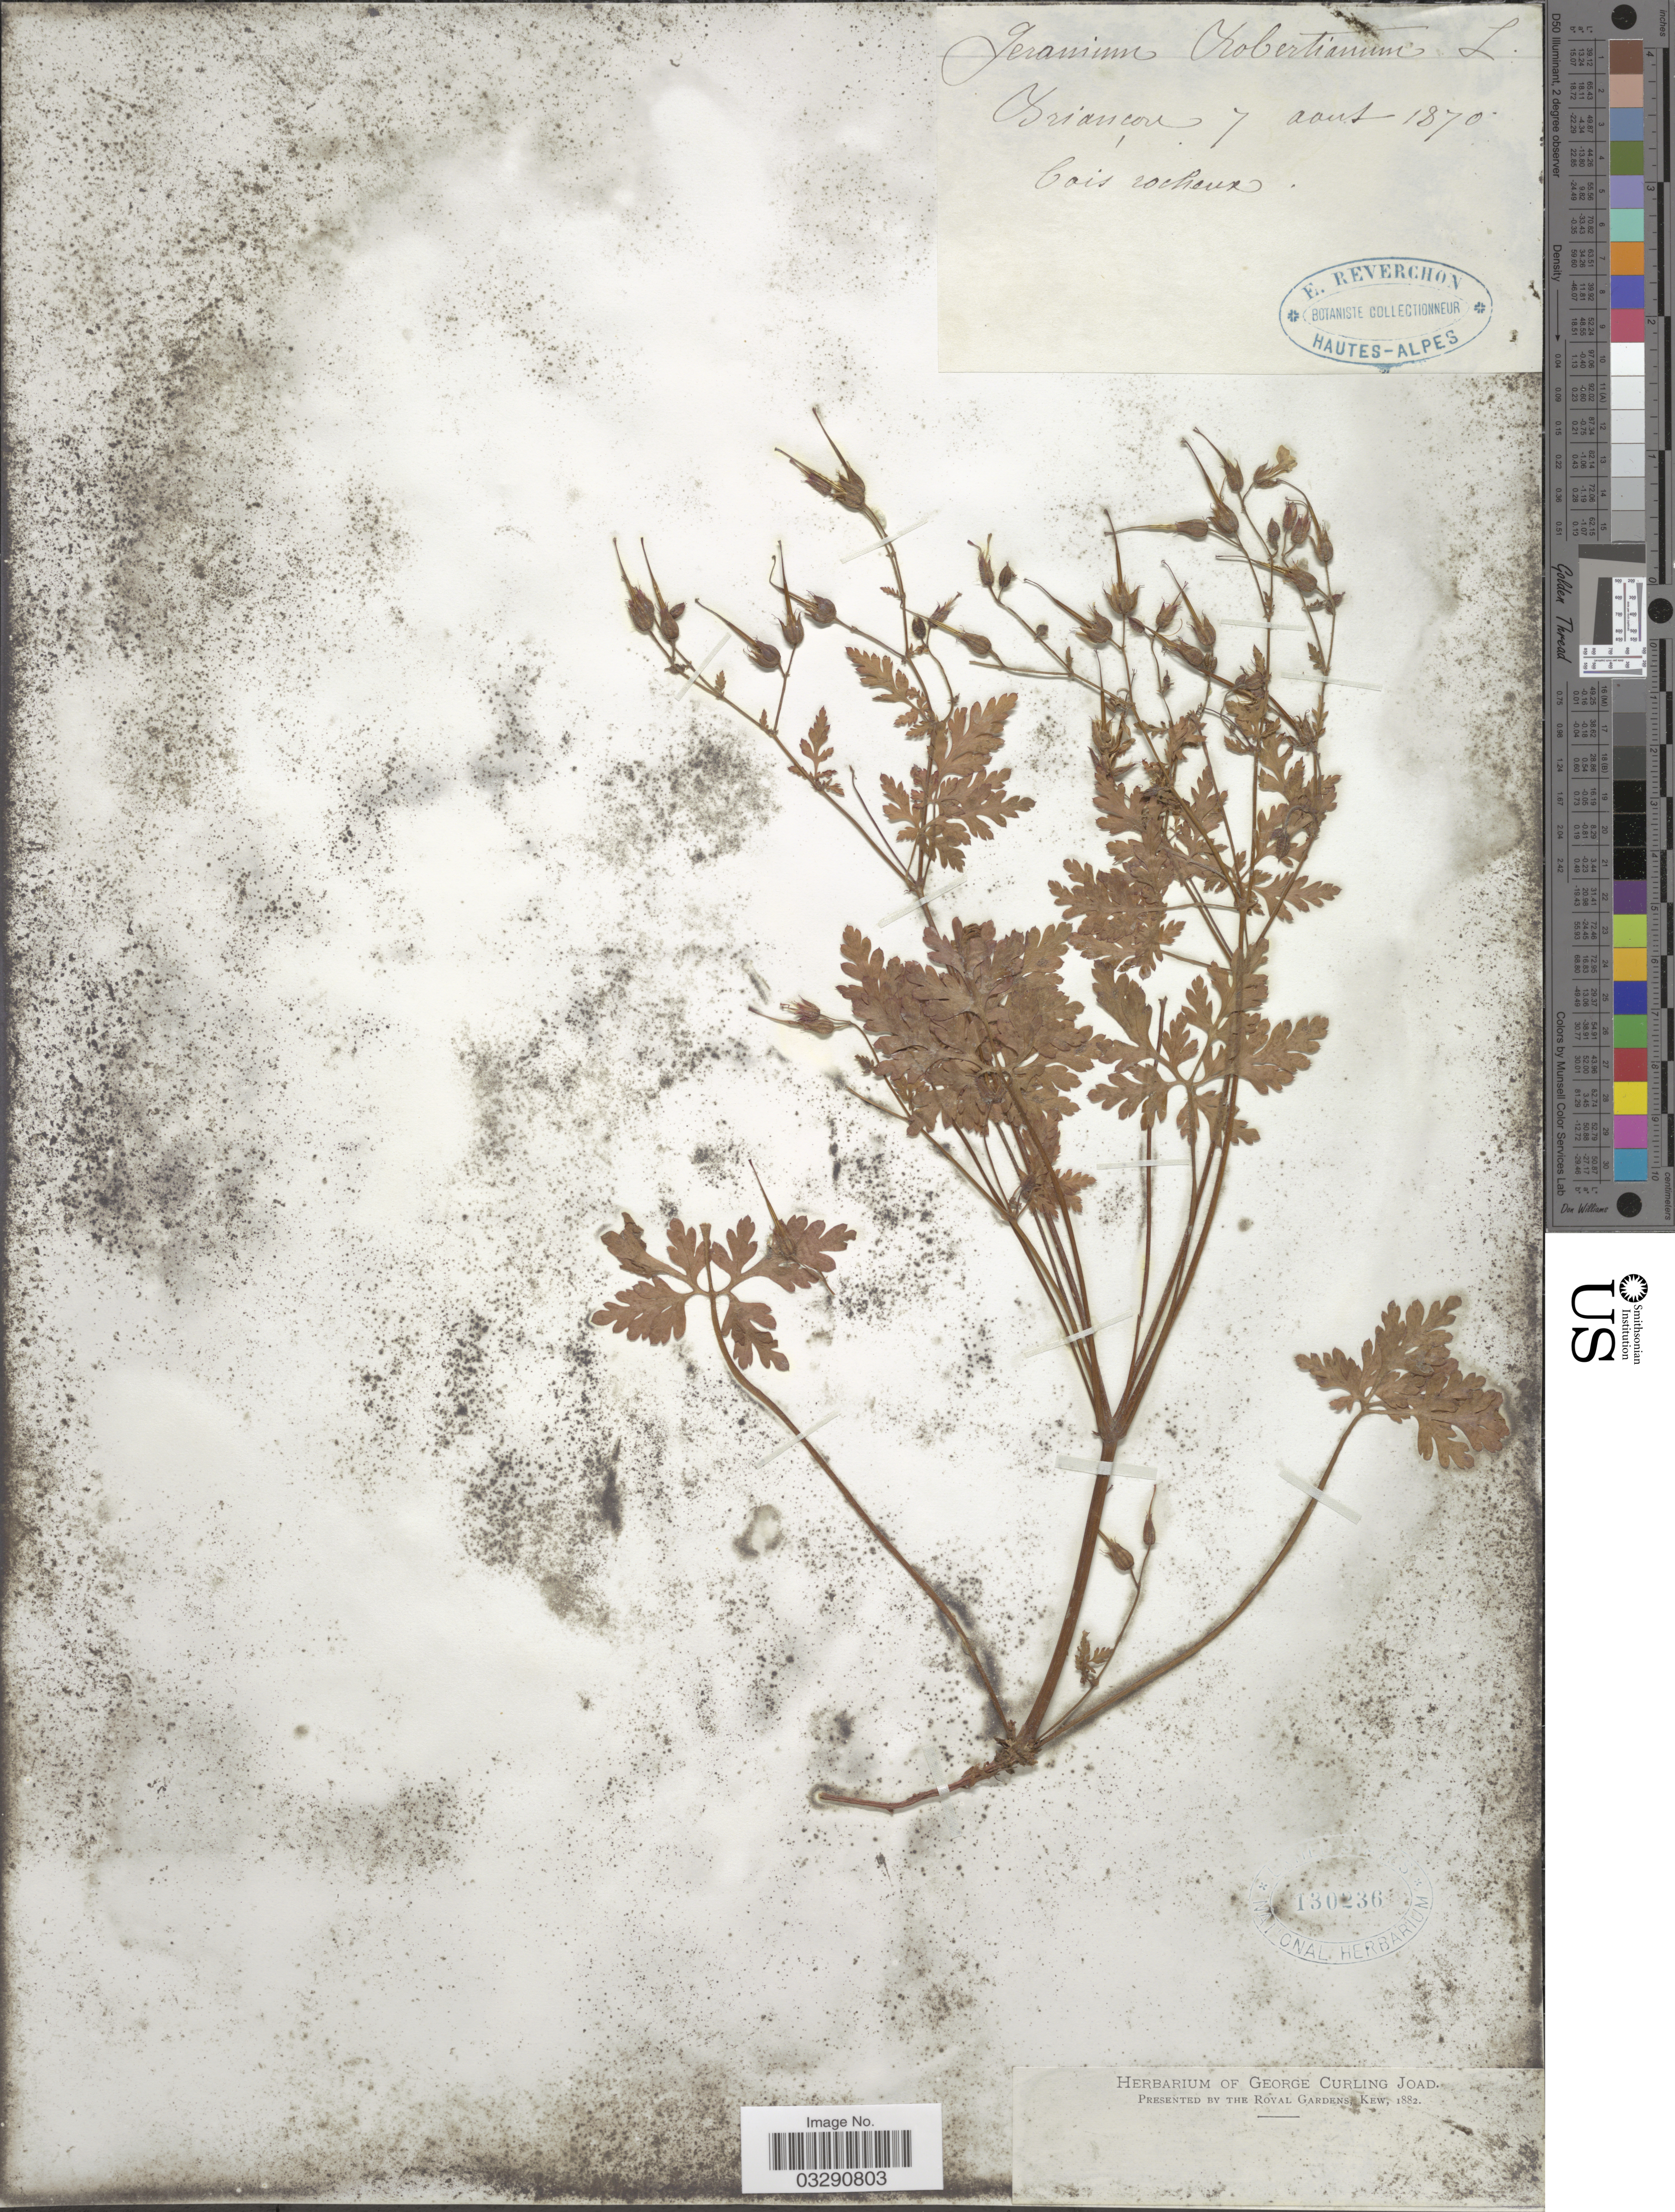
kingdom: Plantae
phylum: Tracheophyta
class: Magnoliopsida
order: Geraniales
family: Geraniaceae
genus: Geranium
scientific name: Geranium robertianum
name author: L.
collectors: E. Reverchon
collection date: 1870-08-07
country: France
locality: Briancon.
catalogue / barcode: US 130236